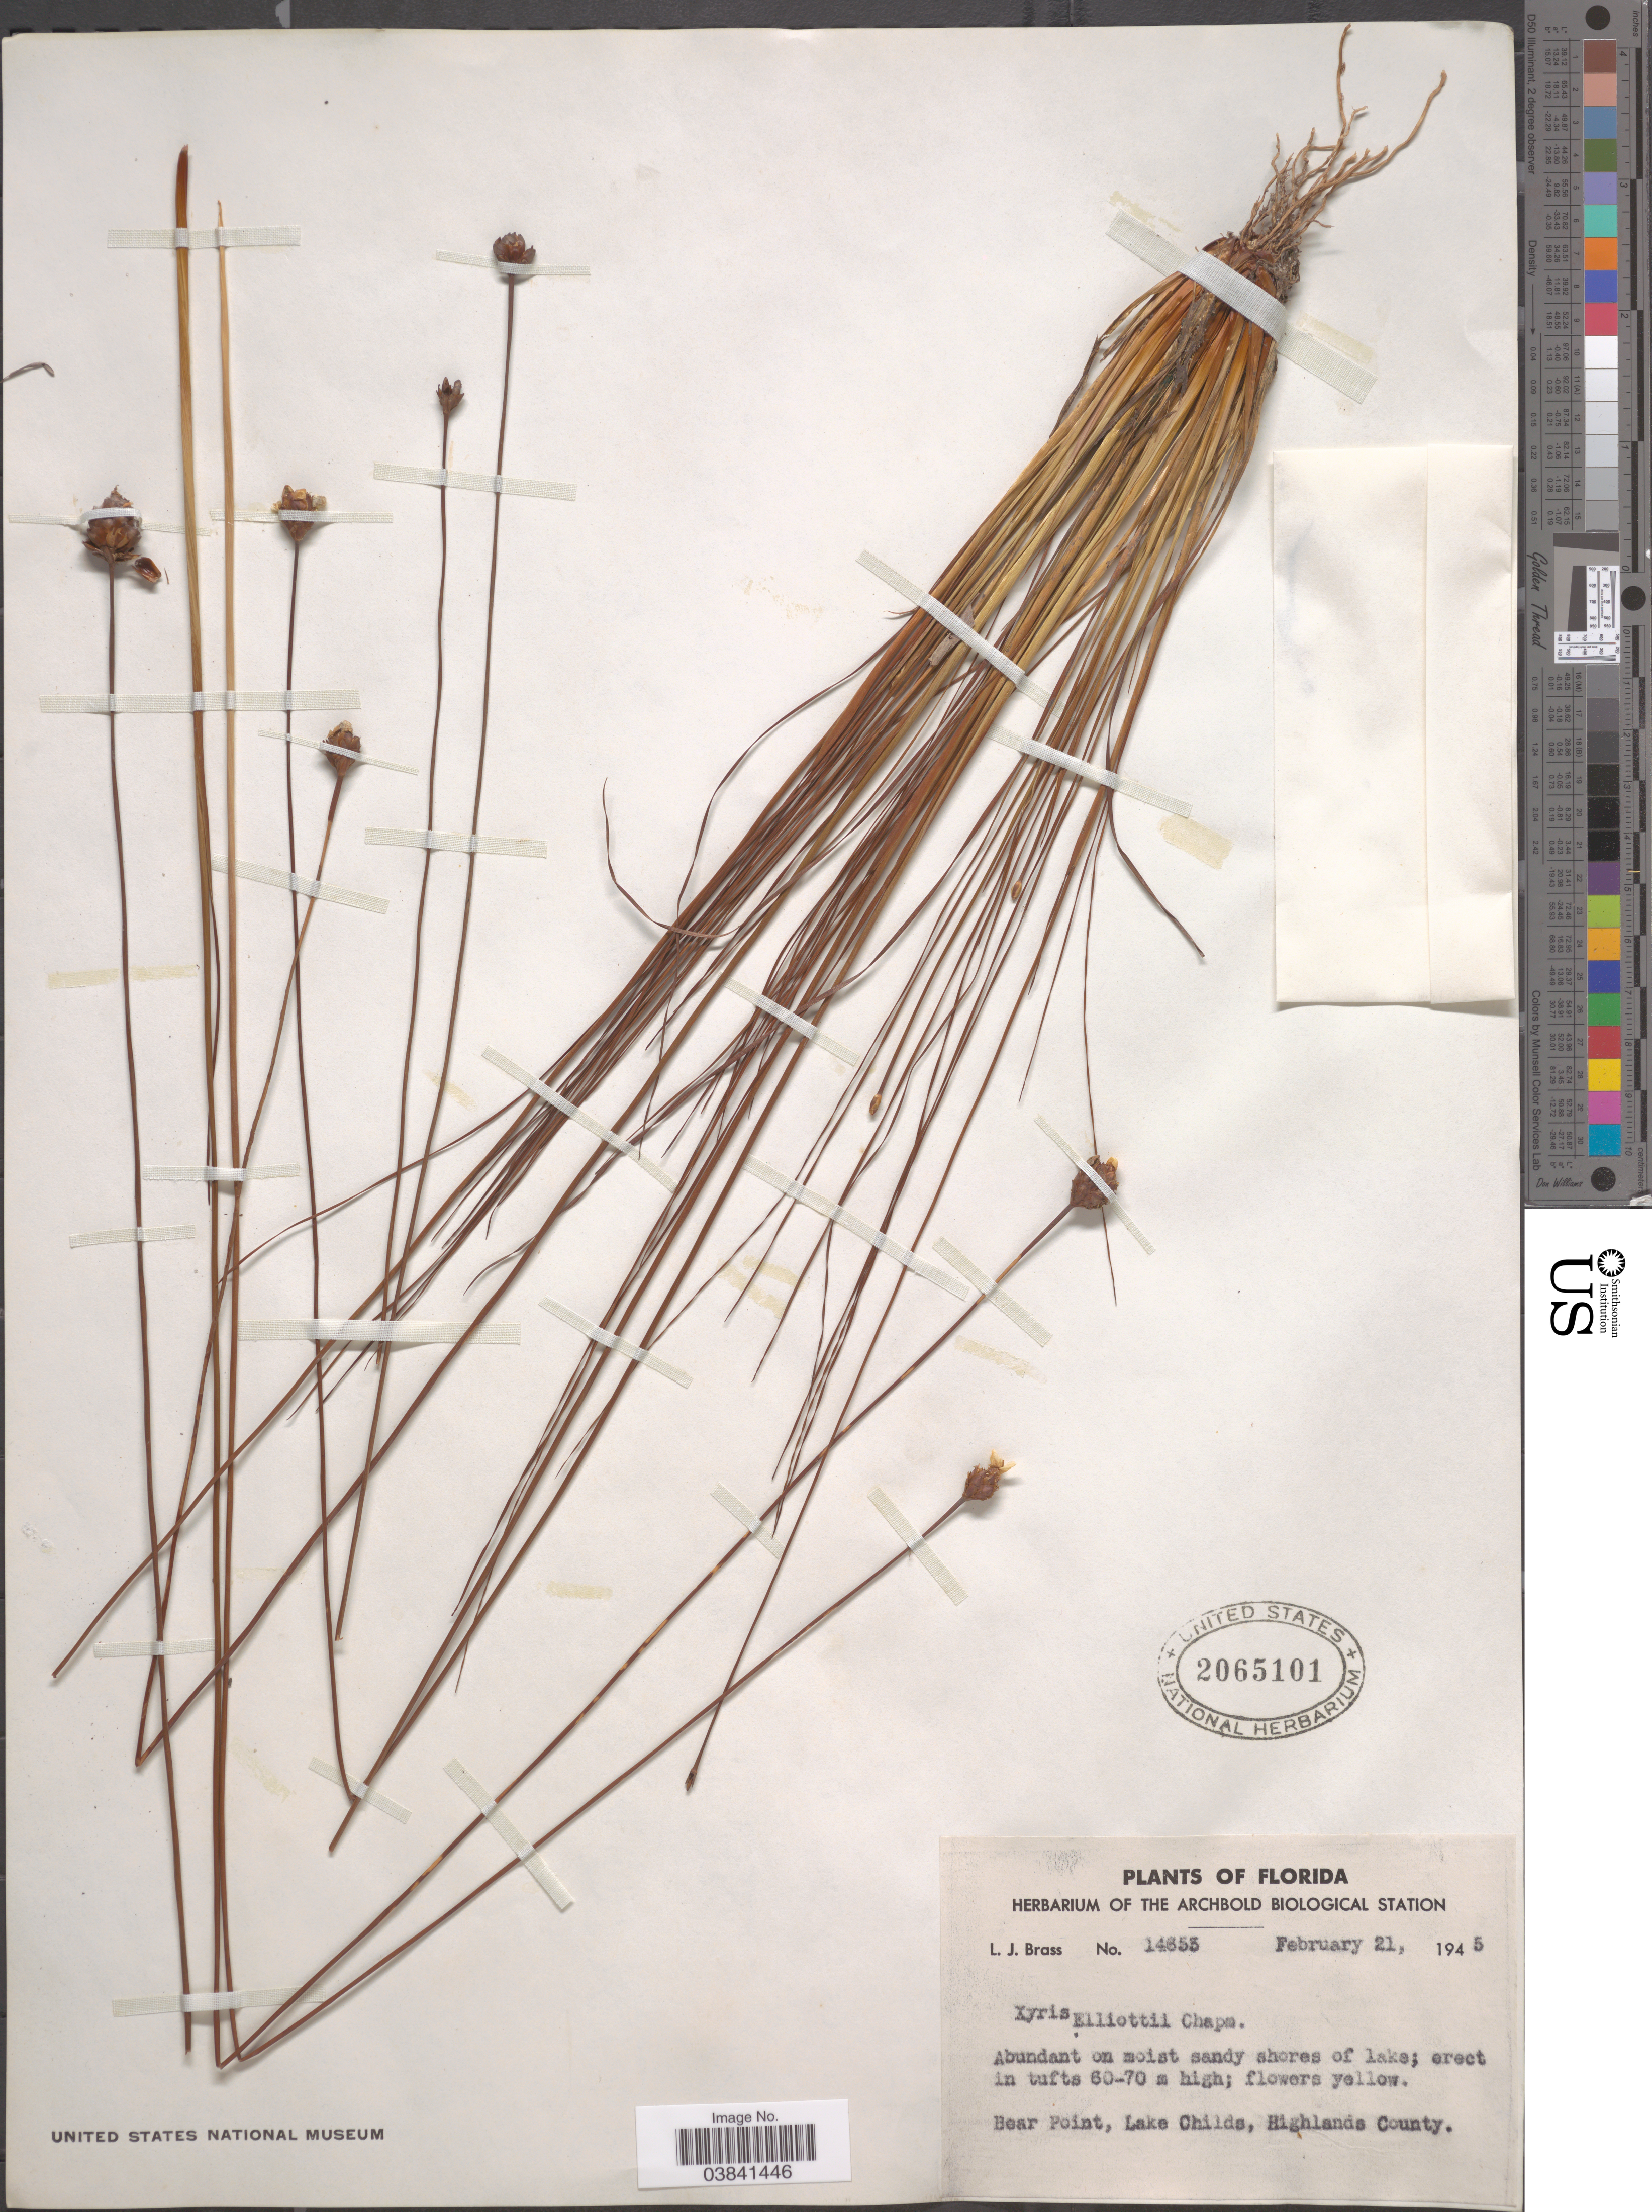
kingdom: Plantae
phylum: Tracheophyta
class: Liliopsida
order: Poales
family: Xyridaceae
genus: Xyris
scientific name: Xyris elliottii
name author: Chapm.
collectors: L. J. Brass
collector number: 14653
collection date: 1945-02-21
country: United States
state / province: Florida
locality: On moist sandy shores of lake; Bear Point, Lake Childs, Highlands County.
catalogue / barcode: US 2065101